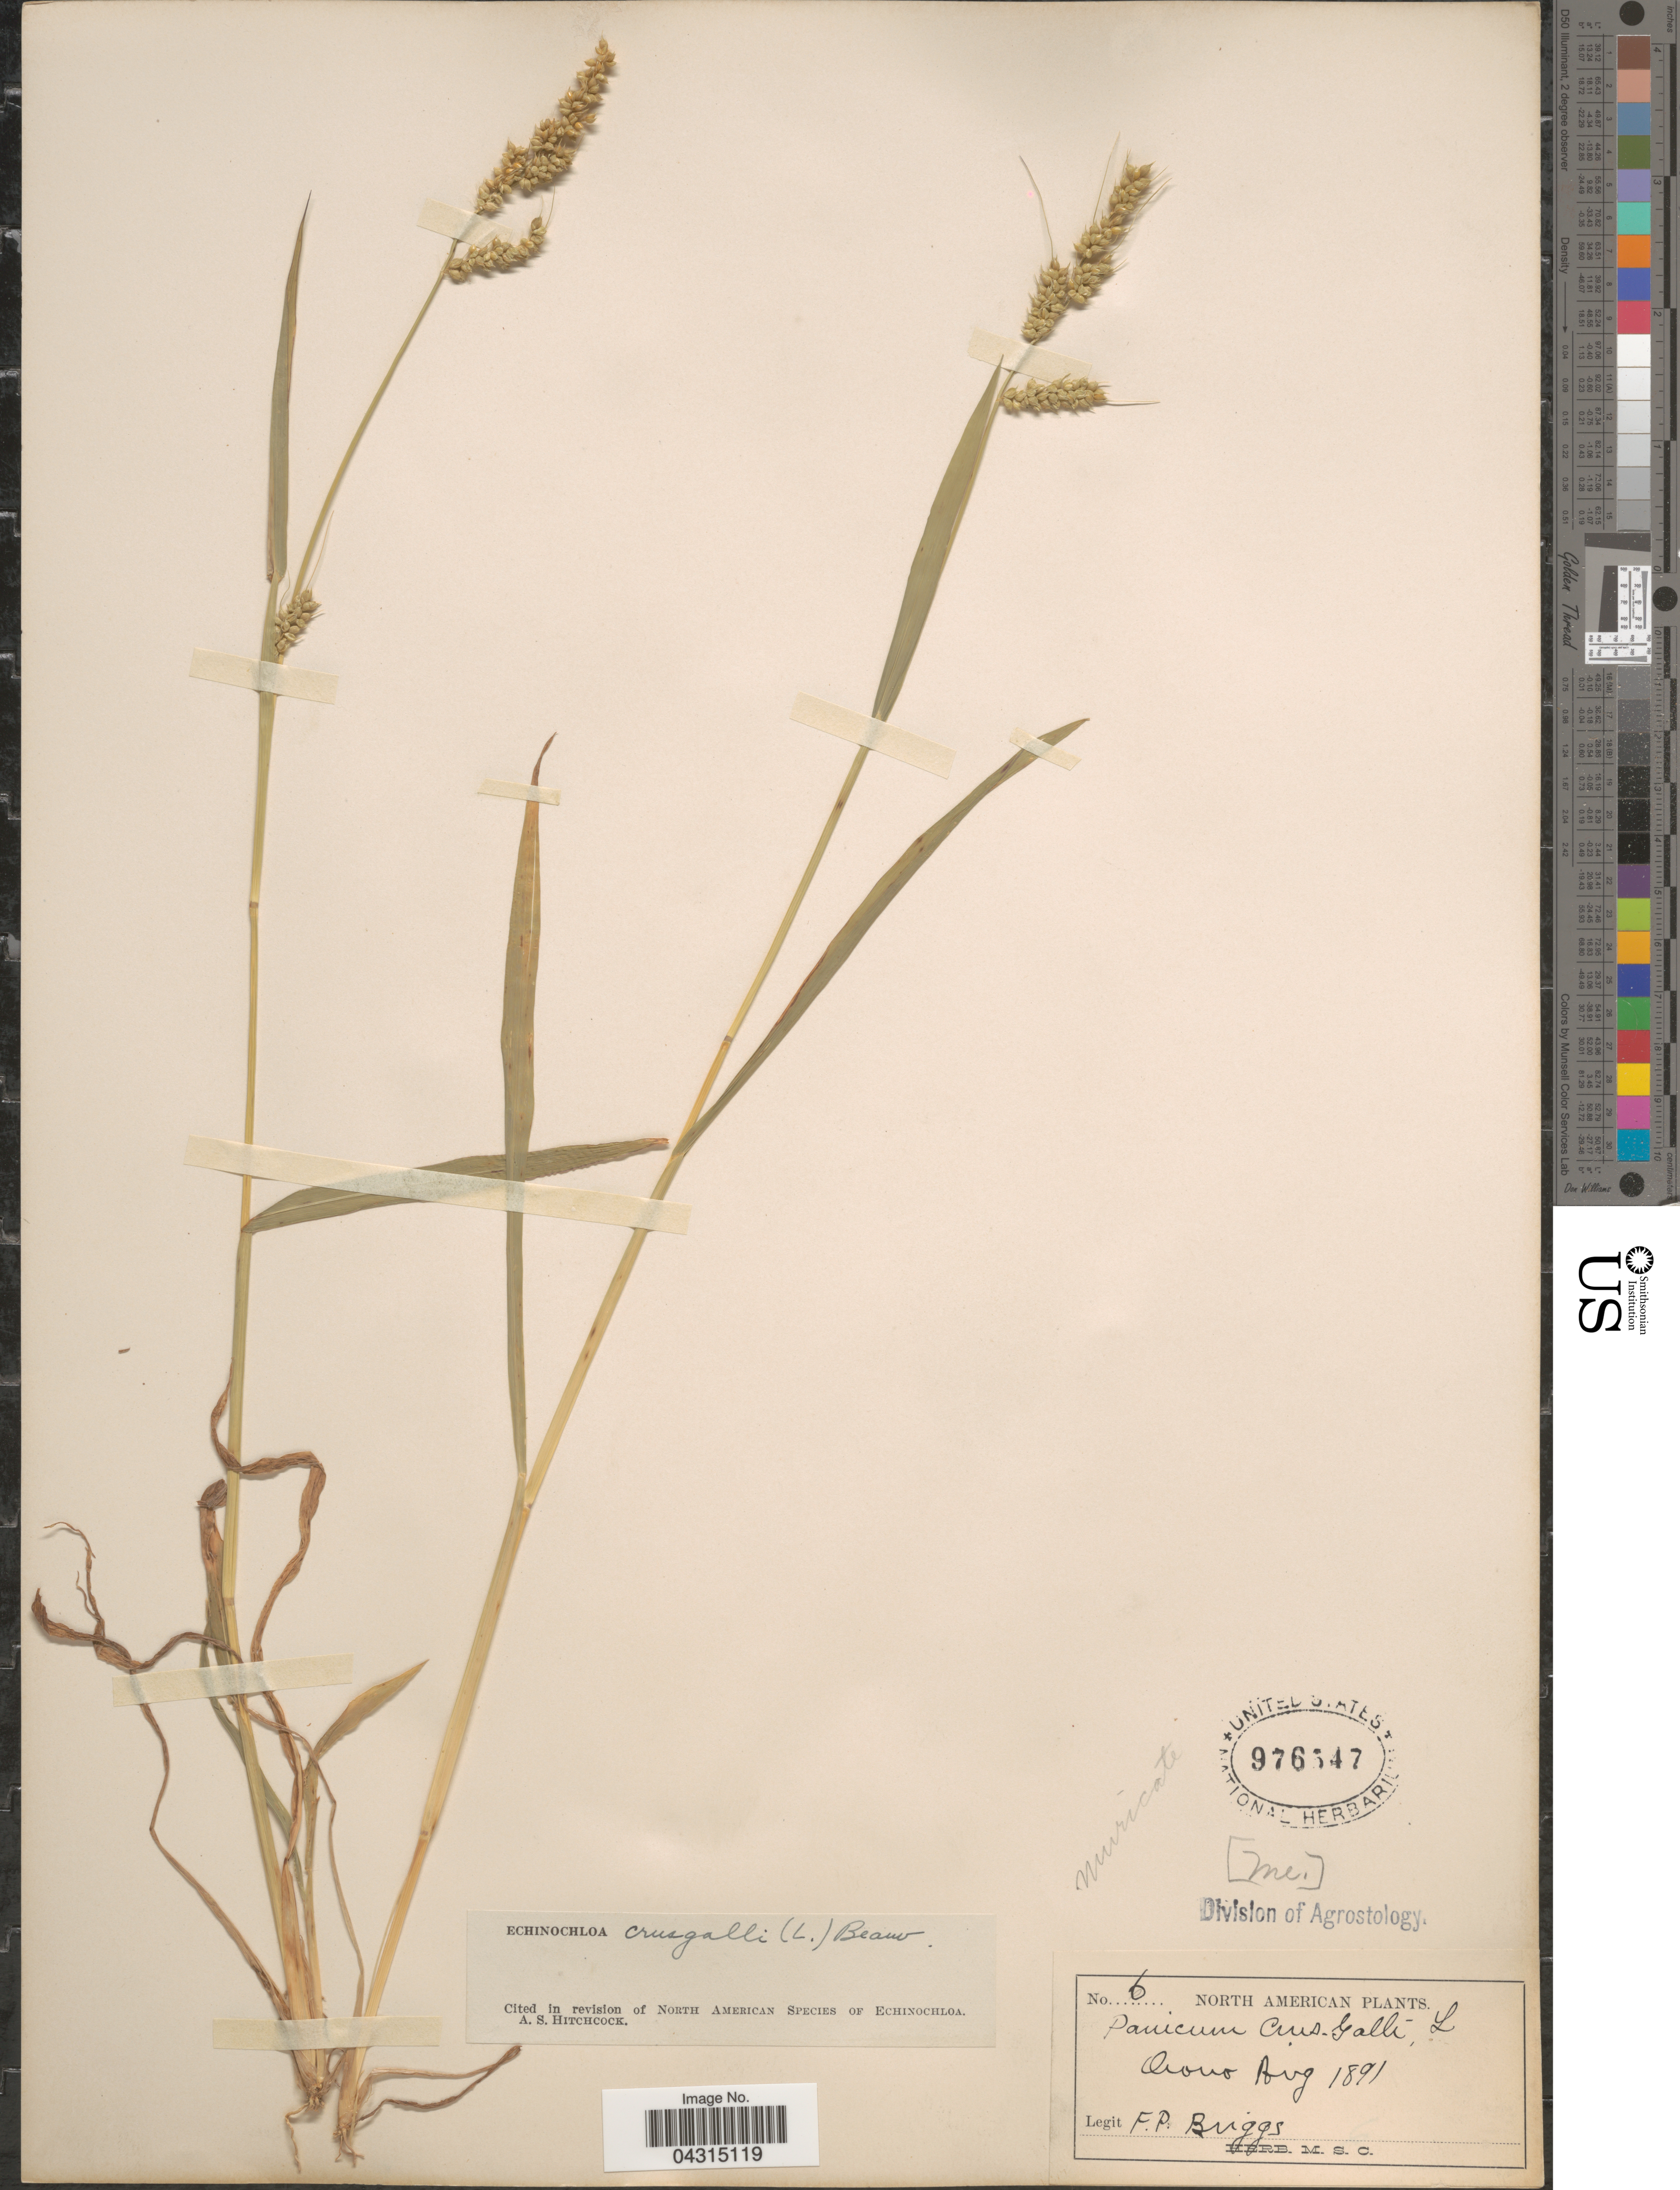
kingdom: Plantae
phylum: Tracheophyta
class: Liliopsida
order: Poales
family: Poaceae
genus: Echinochloa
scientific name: Echinochloa crus-galli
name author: (L.) P. Beauv.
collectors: F. Briggs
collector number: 6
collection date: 1891-08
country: United States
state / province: Maine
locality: Orono.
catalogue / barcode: US 976547